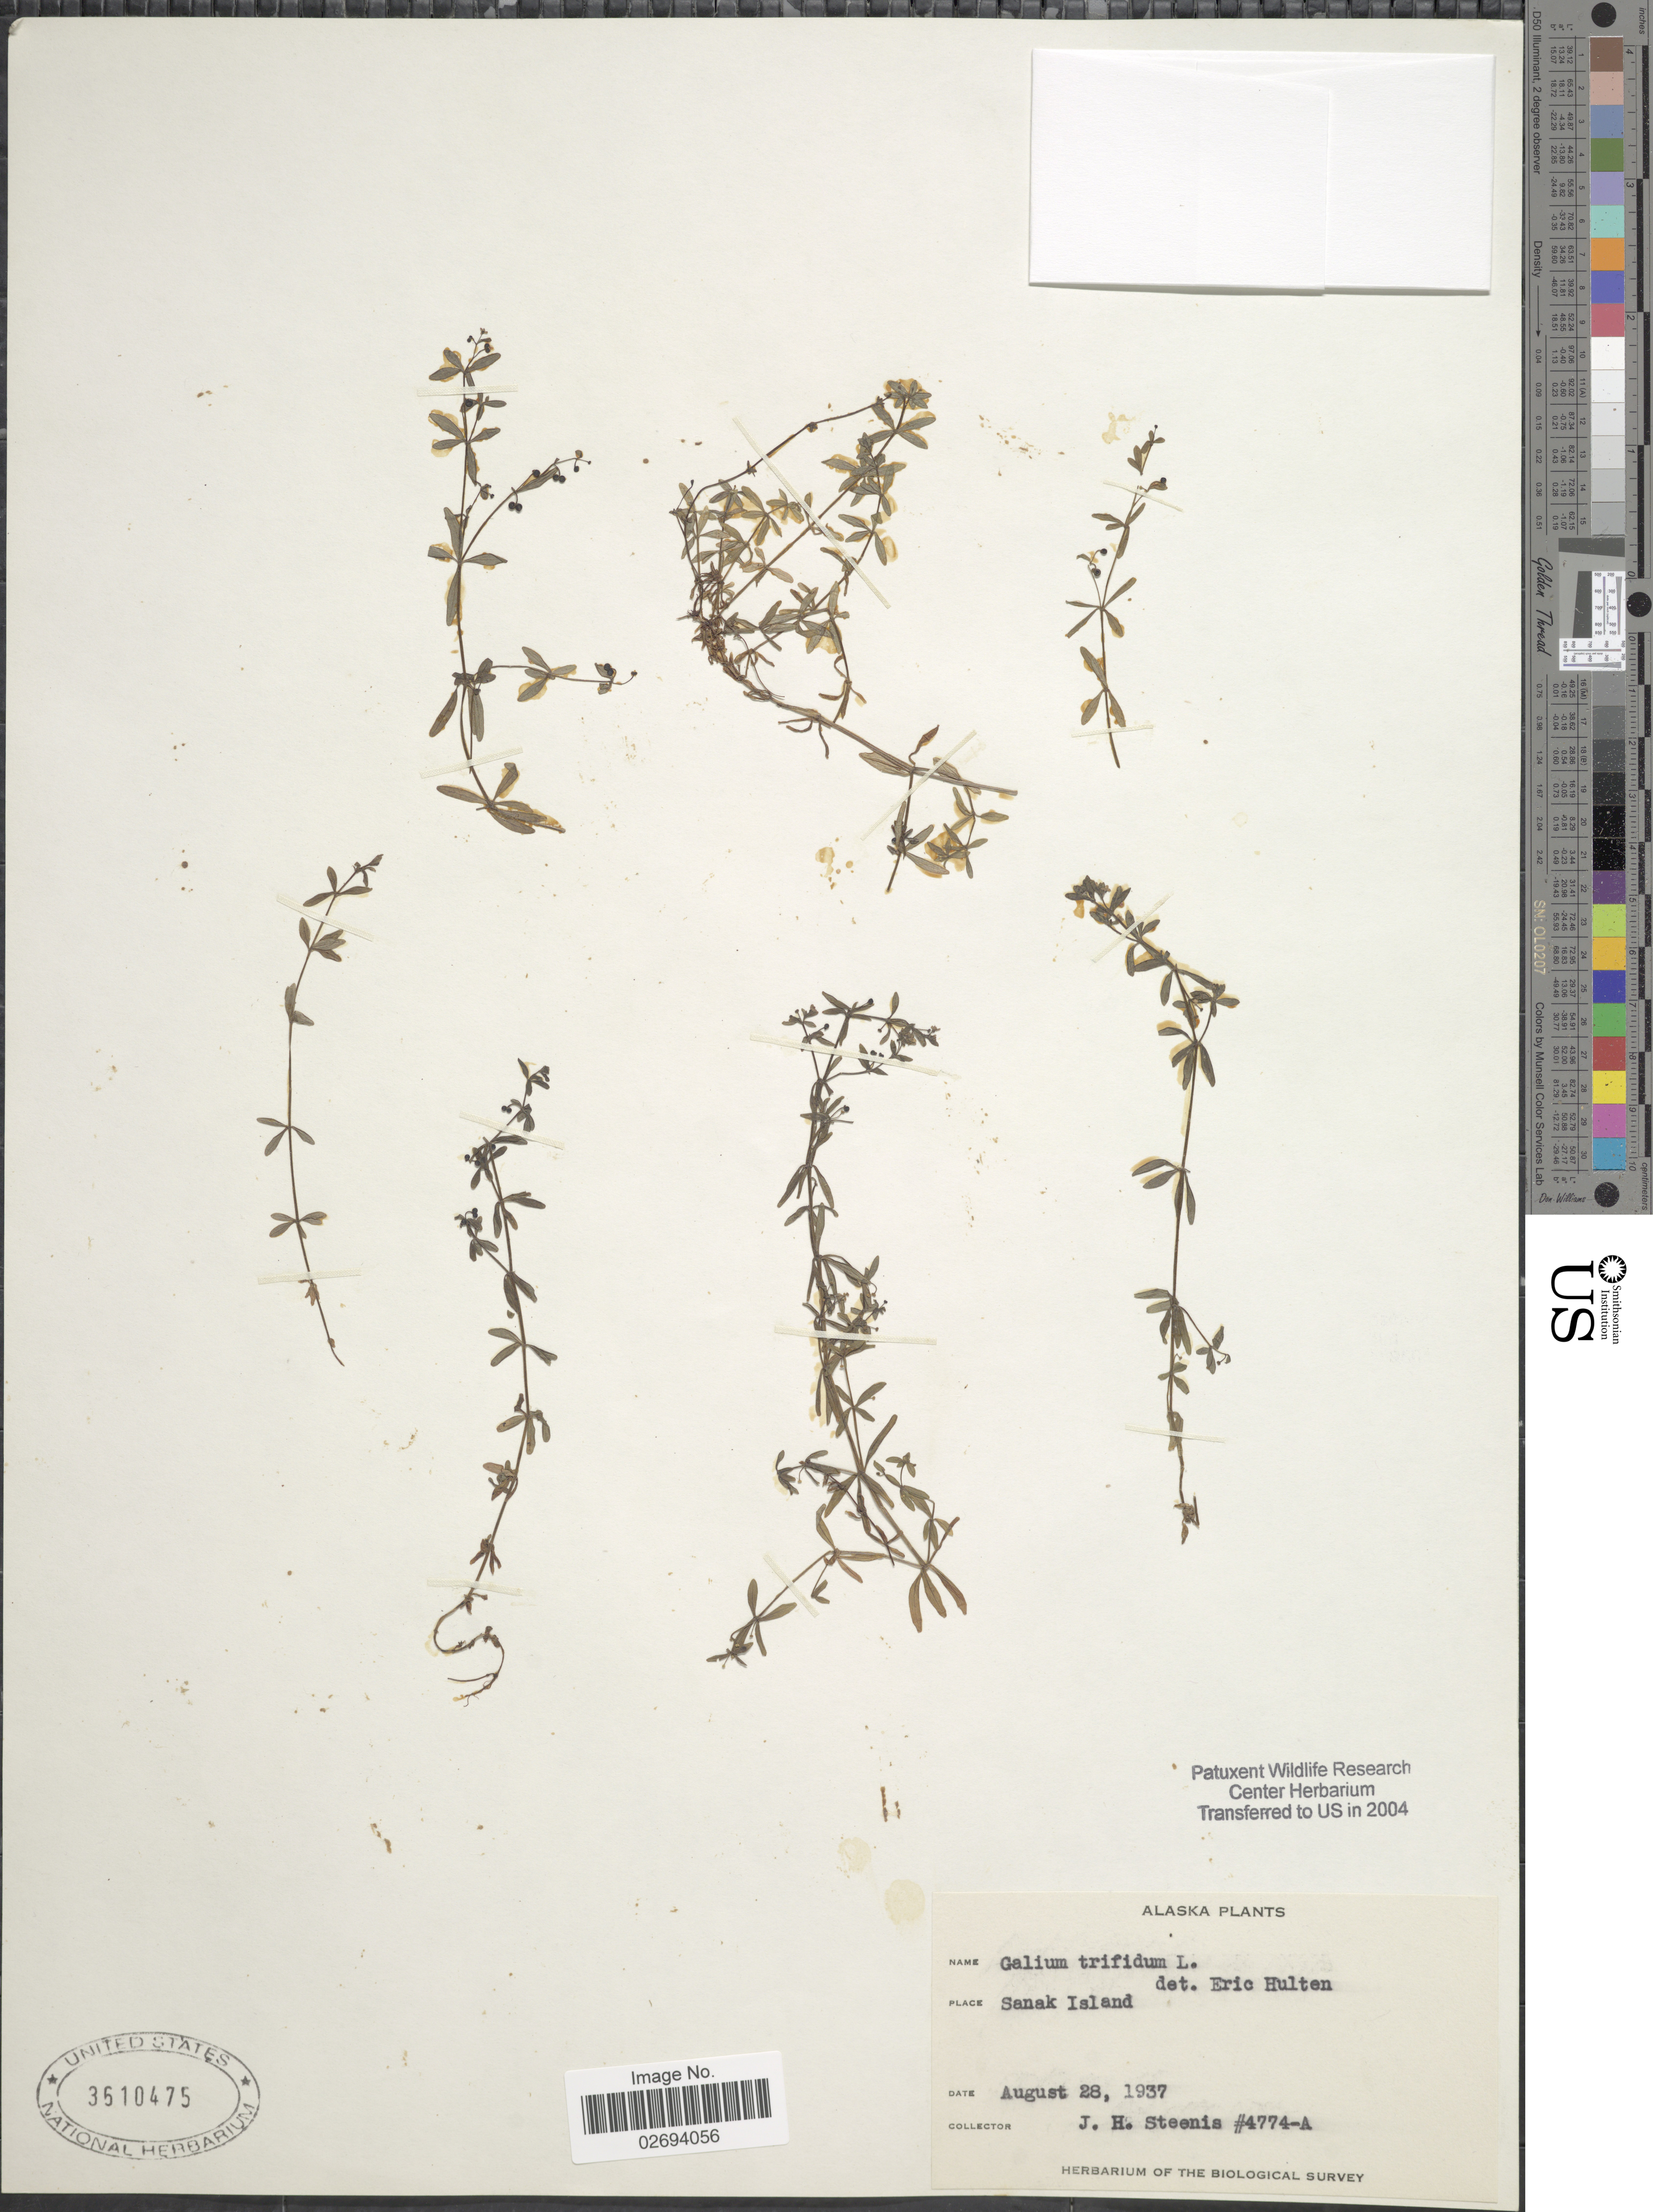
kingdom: Plantae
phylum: Tracheophyta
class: Magnoliopsida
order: Gentianales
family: Rubiaceae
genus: Galium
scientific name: Galium trifidum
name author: L.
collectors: J. H. Steenis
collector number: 4774-A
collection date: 1937-08-28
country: United States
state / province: Alaska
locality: Sanak Island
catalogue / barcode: US 3610475